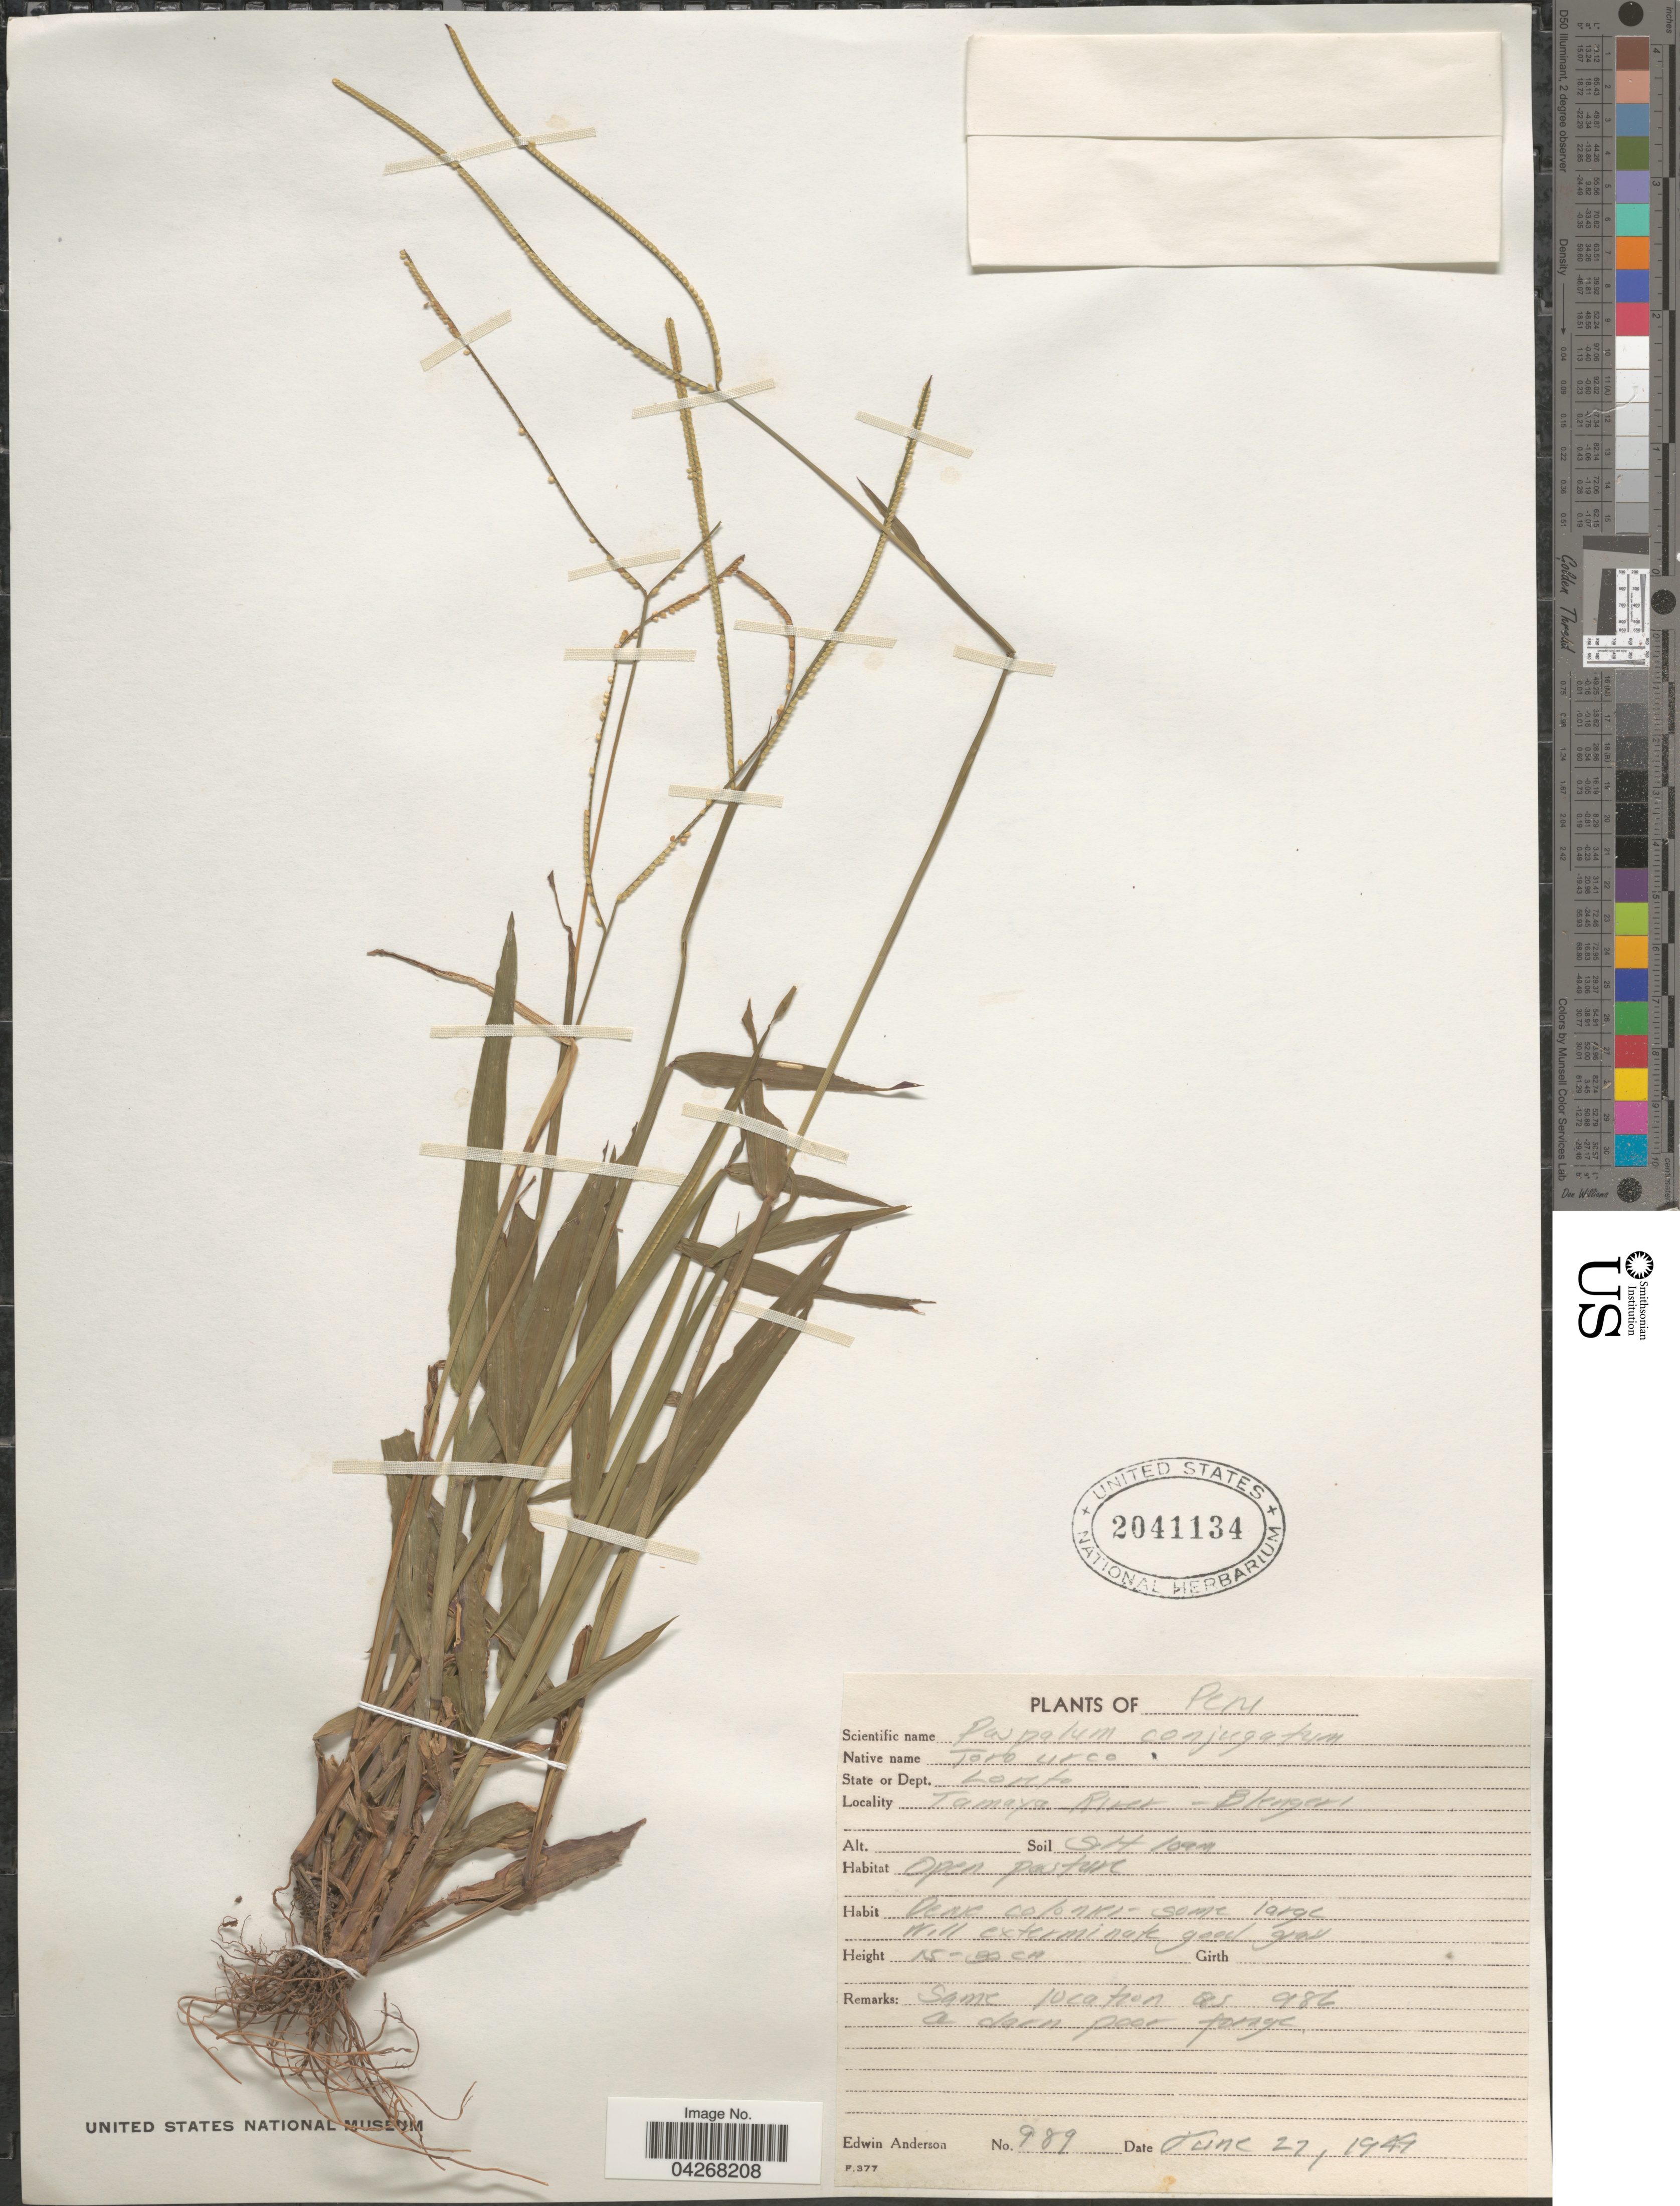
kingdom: Plantae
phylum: Tracheophyta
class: Liliopsida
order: Poales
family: Poaceae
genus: Paspalum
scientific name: Paspalum conjugatum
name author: P.J. Bergius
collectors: E. Anderson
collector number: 989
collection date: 1949-06-27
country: Peru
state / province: Loreto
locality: State or Dept. Loreto. Tamaya River - Blengeri [interpreted].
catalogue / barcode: US 2041134